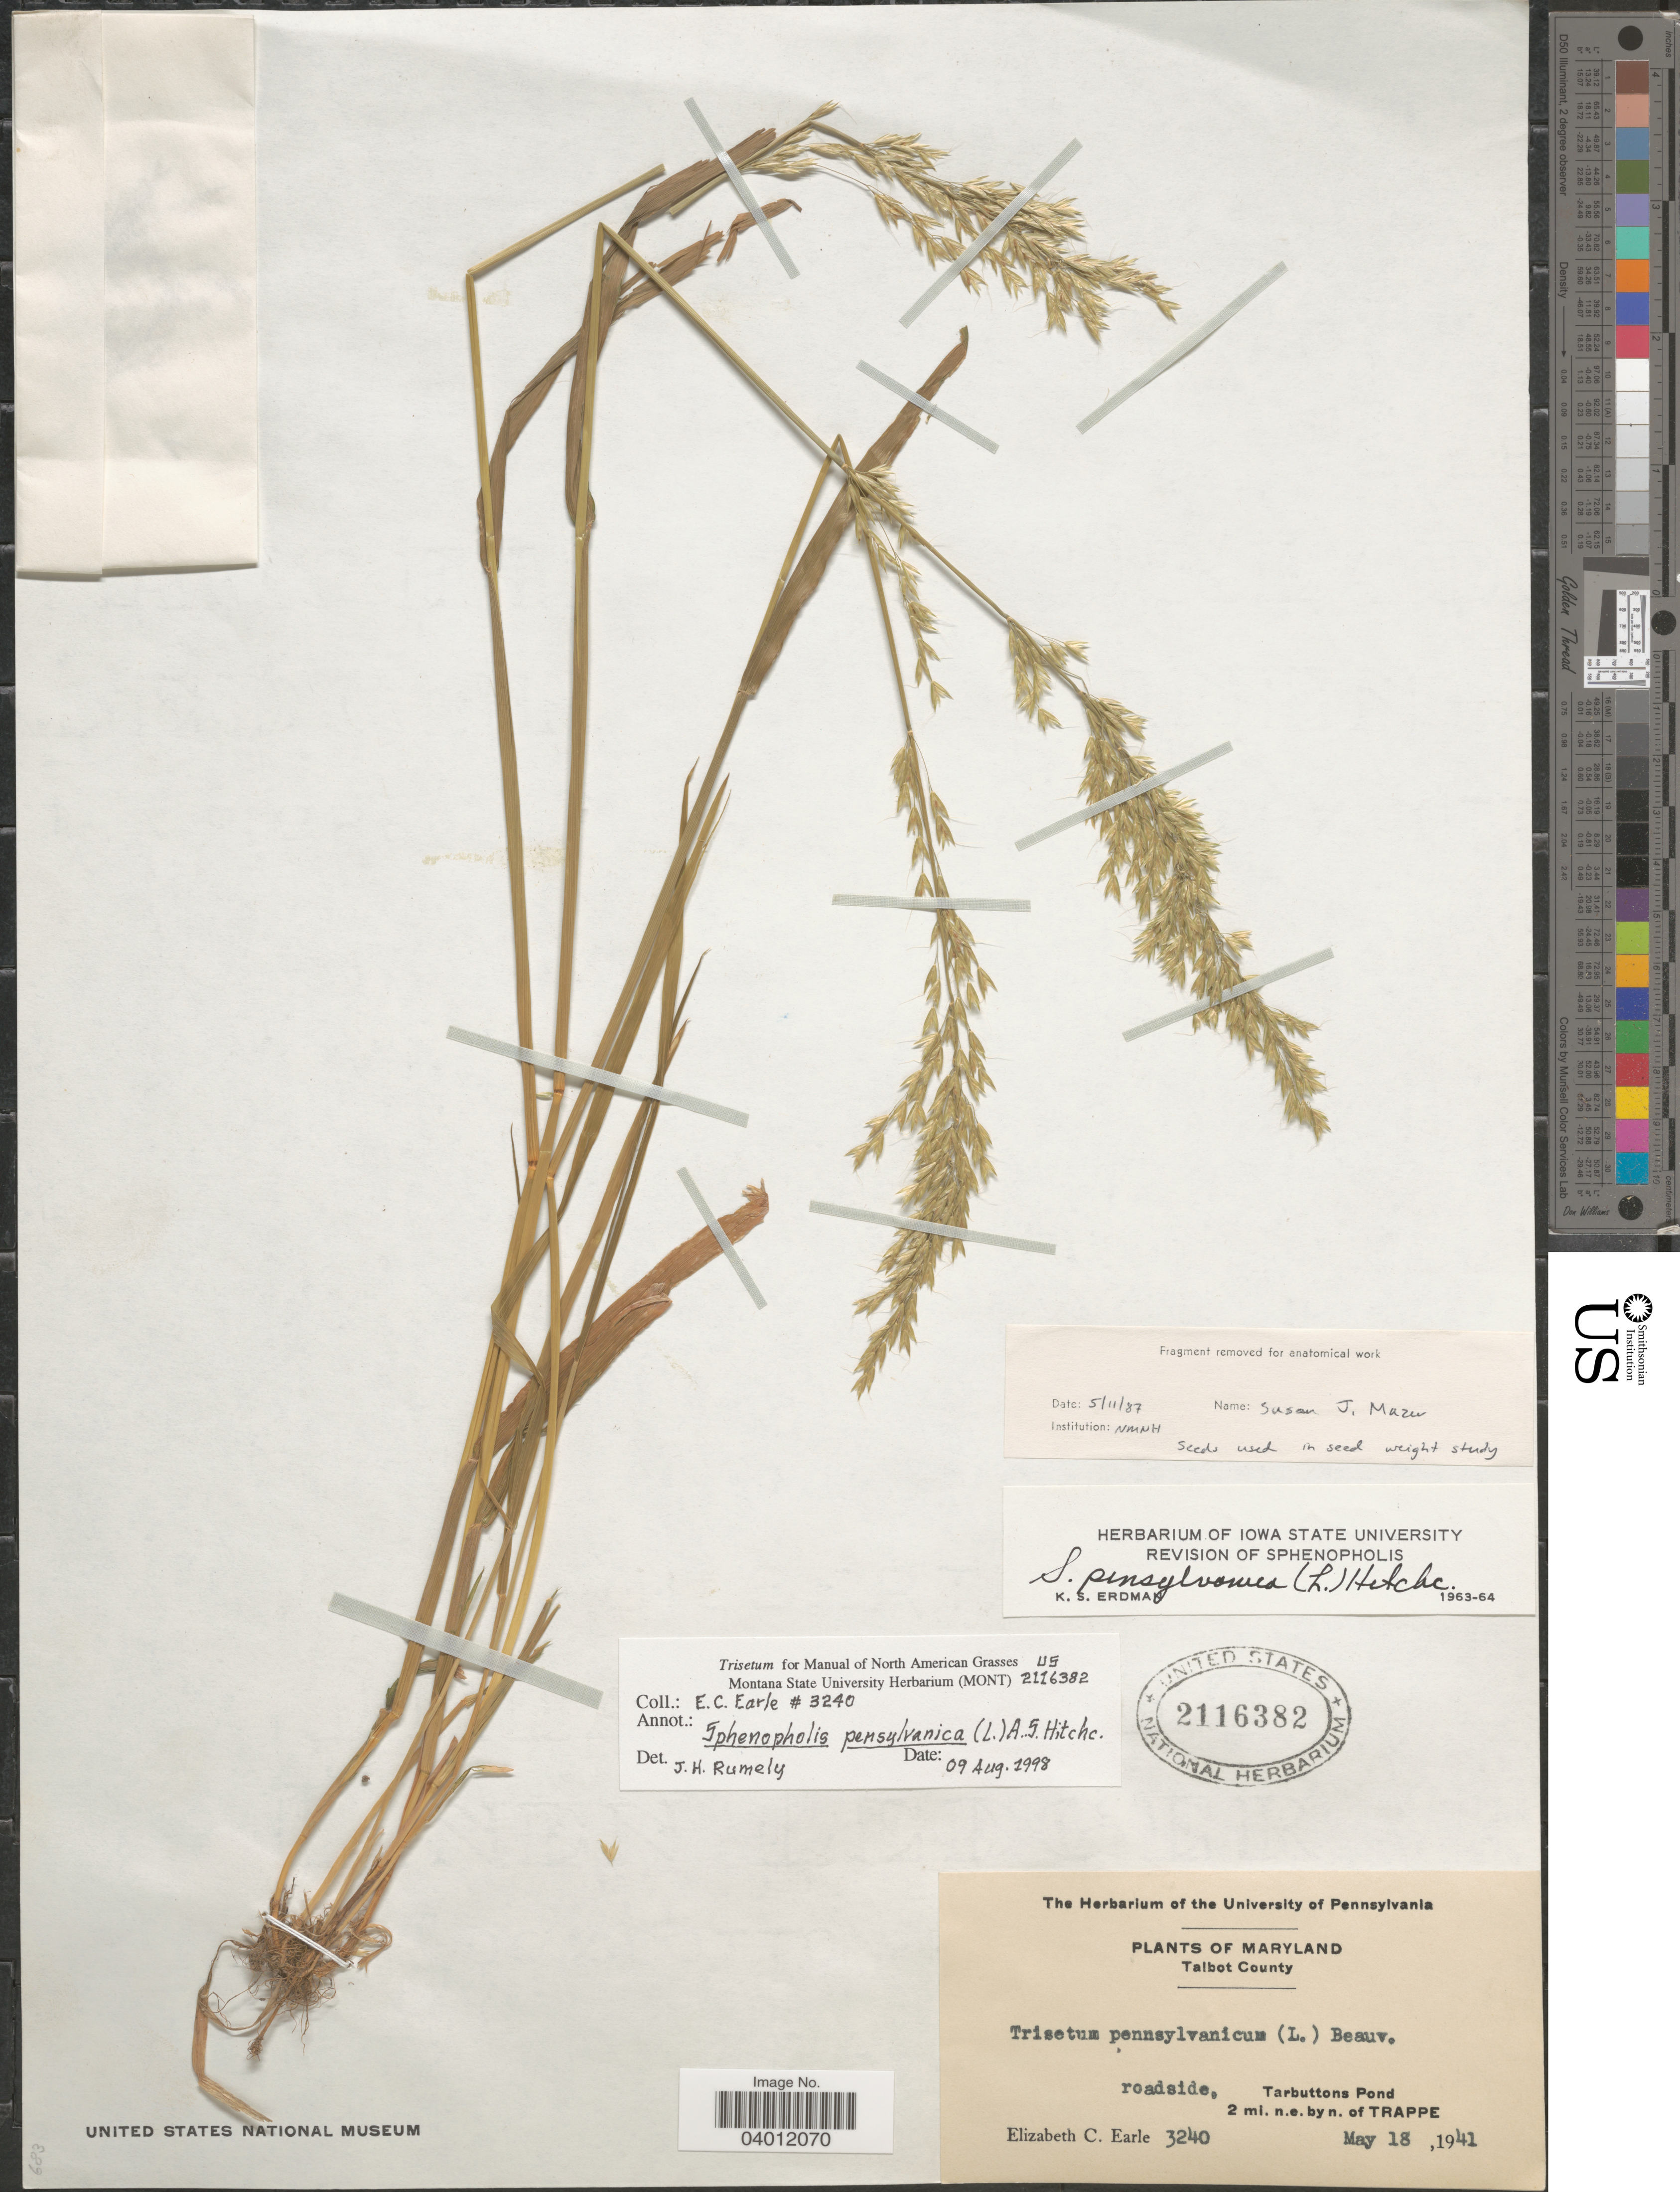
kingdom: Plantae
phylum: Tracheophyta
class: Liliopsida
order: Poales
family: Poaceae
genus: Sphenopholis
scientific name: Sphenopholis pensylvanica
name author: (L.) Hitchc.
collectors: E. C. Earle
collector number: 3240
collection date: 1941-05-18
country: United States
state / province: Maryland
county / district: Talbot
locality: Talbot County. Roadside, Tarbuttons Pond. 2 mi. n.e. by n. of Trappe.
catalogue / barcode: US 2116382